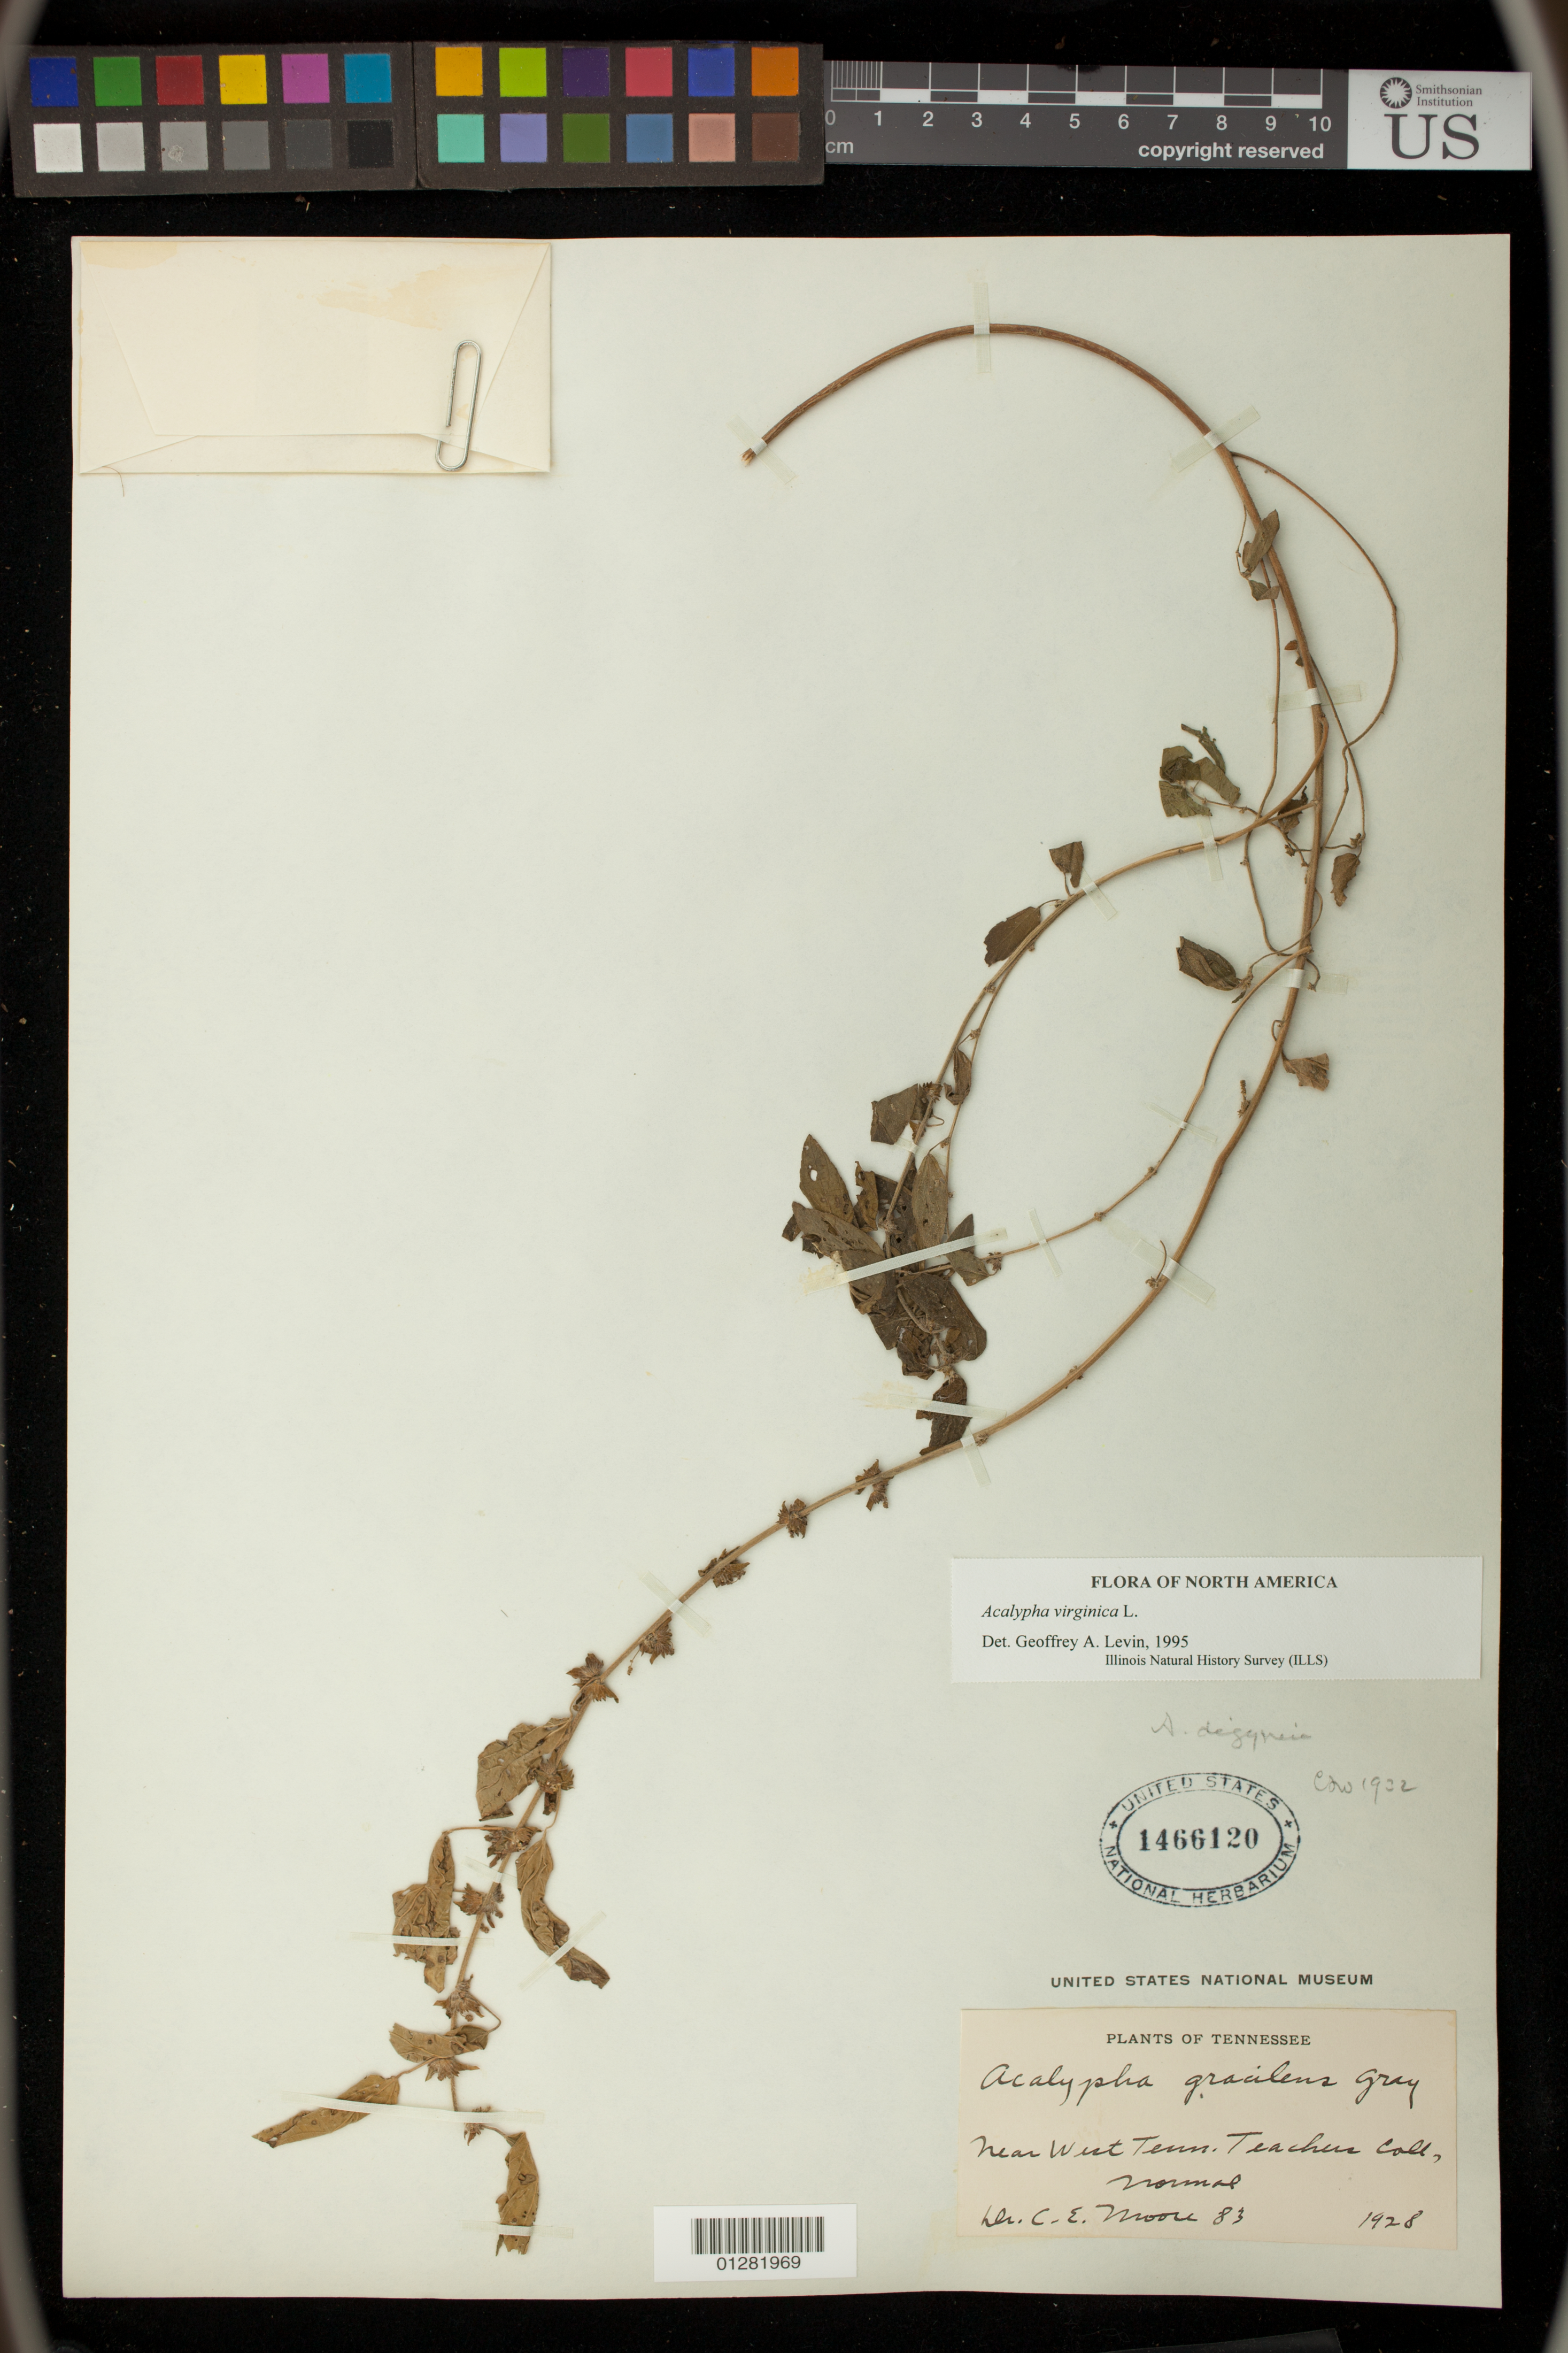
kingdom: Plantae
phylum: Tracheophyta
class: Magnoliopsida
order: Malpighiales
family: Euphorbiaceae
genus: Acalypha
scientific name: Acalypha virginica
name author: L.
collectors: C. Moore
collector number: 83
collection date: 1928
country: United States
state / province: Tennessee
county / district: Shelby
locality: Near West Tenn. Teachers Coll, Normal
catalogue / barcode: US 1466120